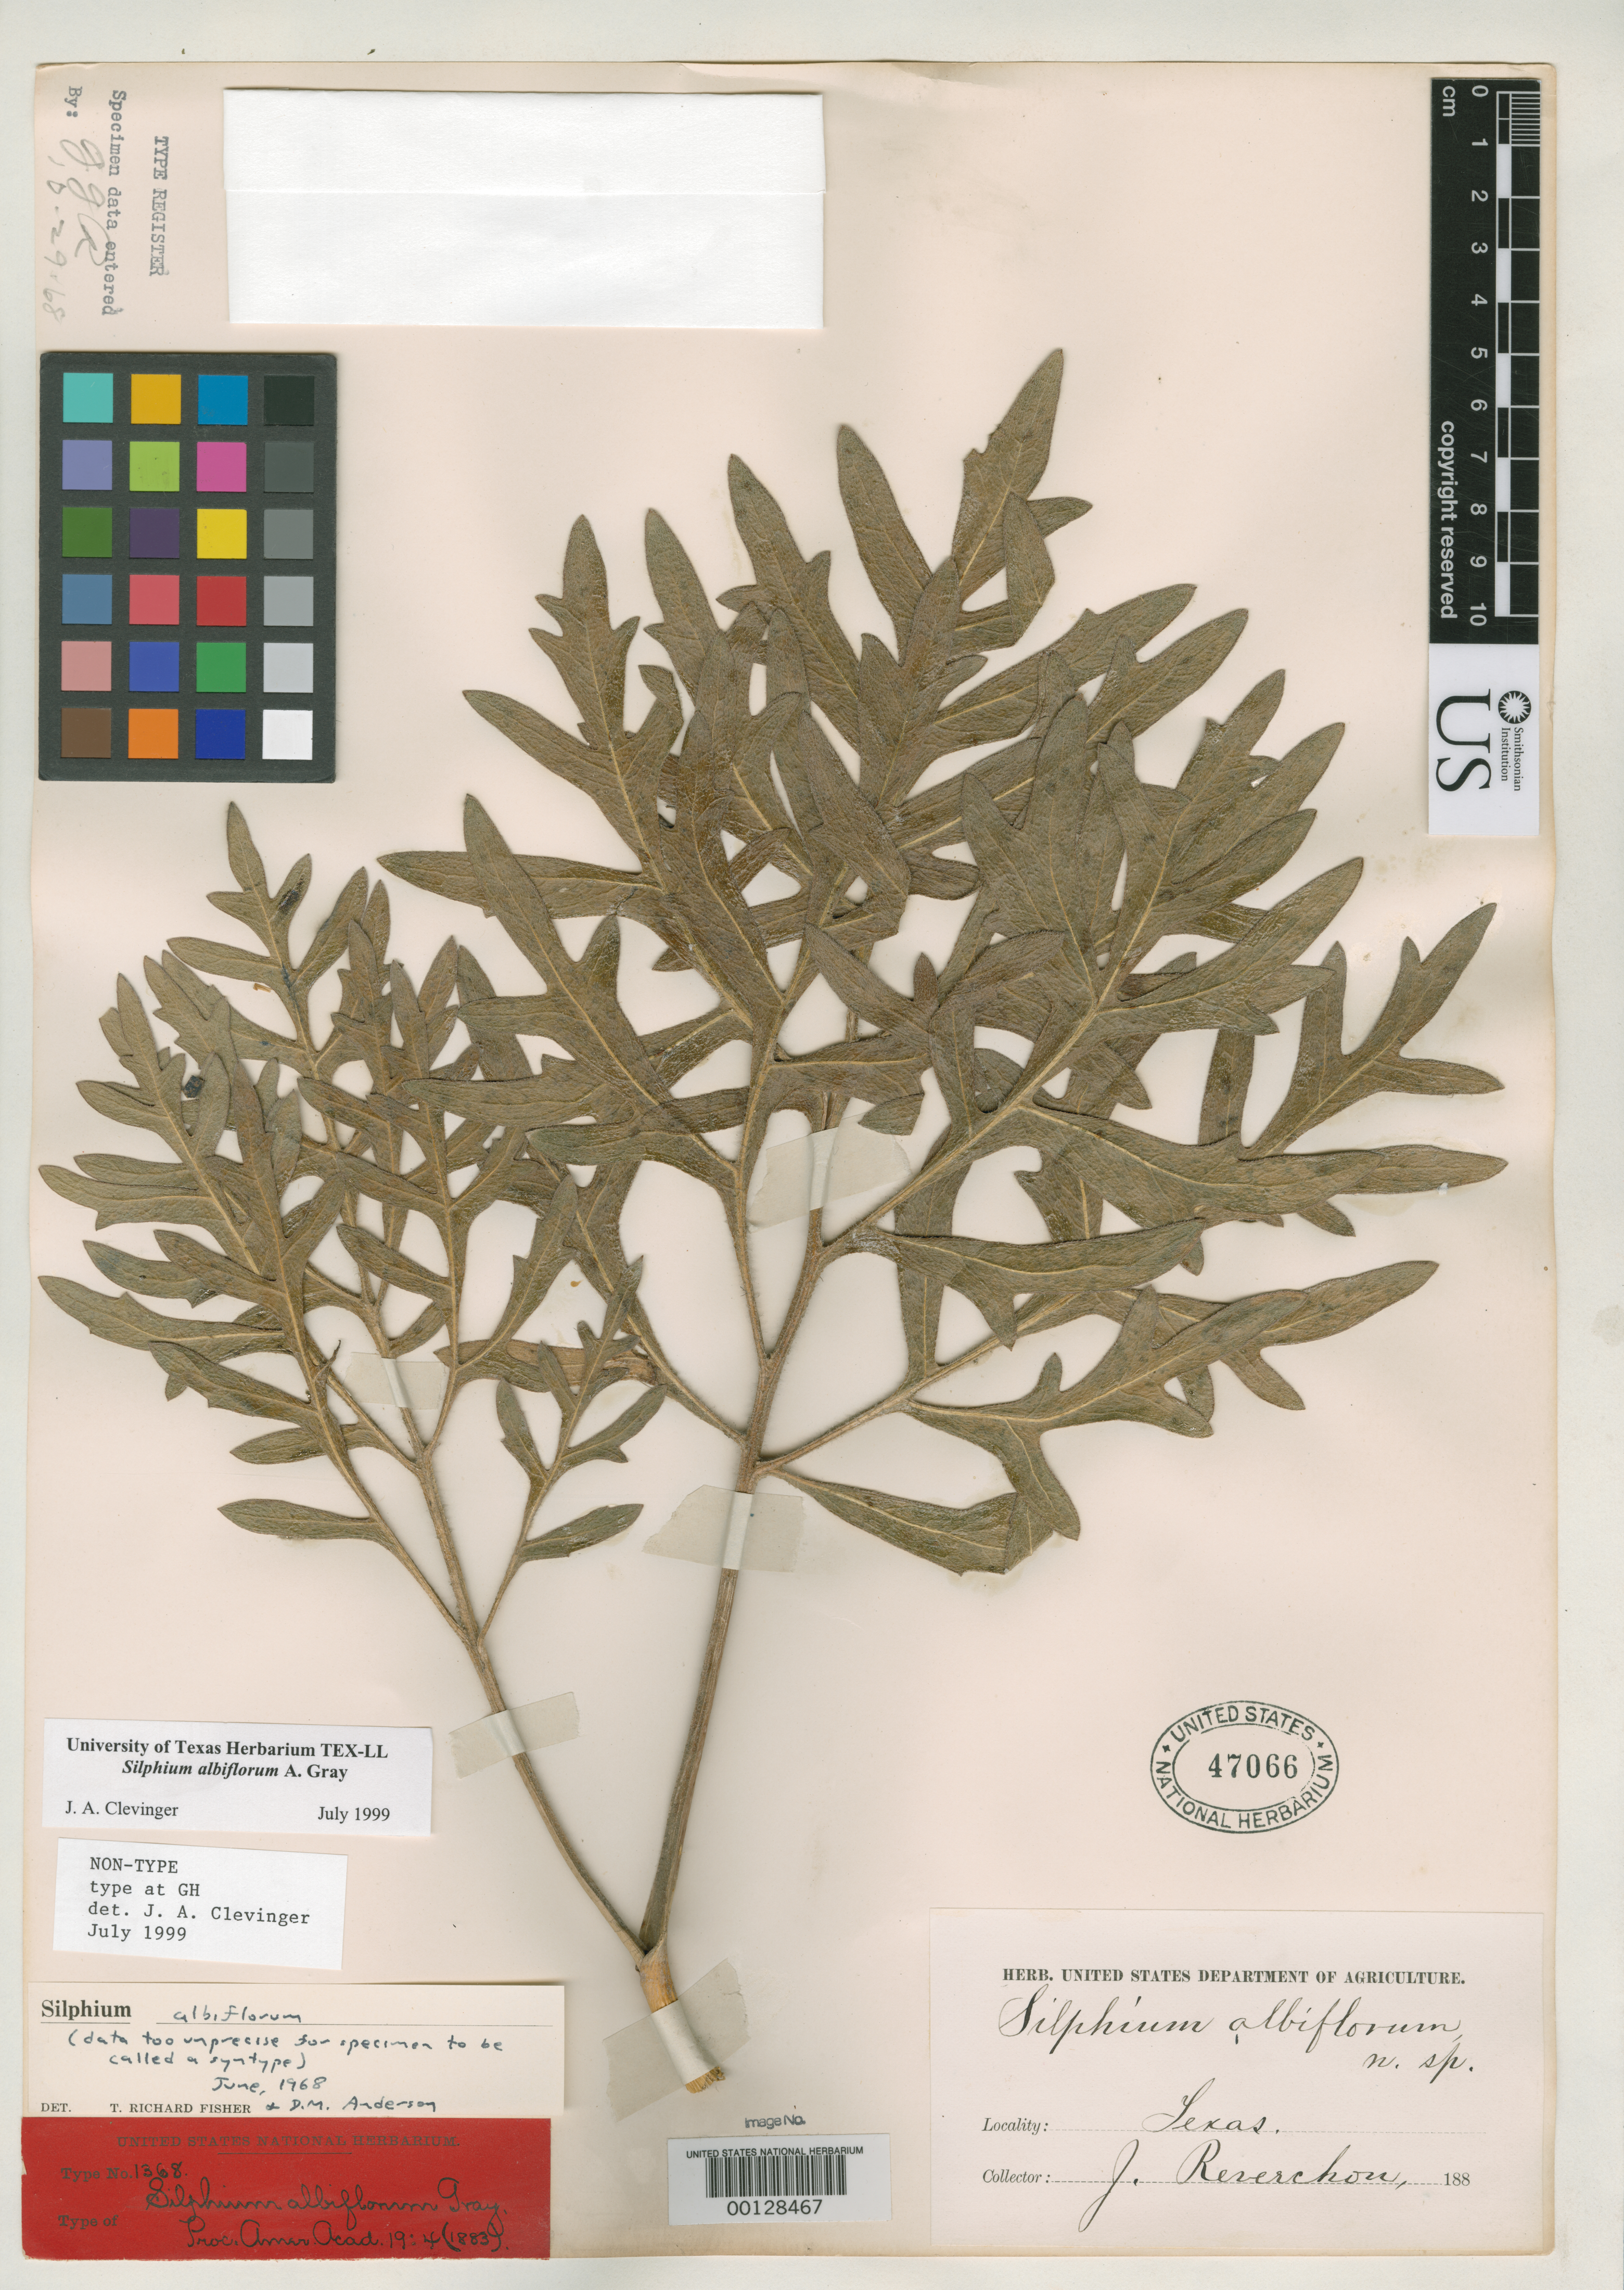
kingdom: Plantae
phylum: Tracheophyta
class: Magnoliopsida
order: Asterales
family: Asteraceae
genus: Silphium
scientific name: Silphium albiflorum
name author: A. Gray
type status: Possible Syntype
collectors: J. Reverchon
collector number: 476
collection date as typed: Jun 188-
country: United States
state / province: Texas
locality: Limestone bluffs.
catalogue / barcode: US 47066